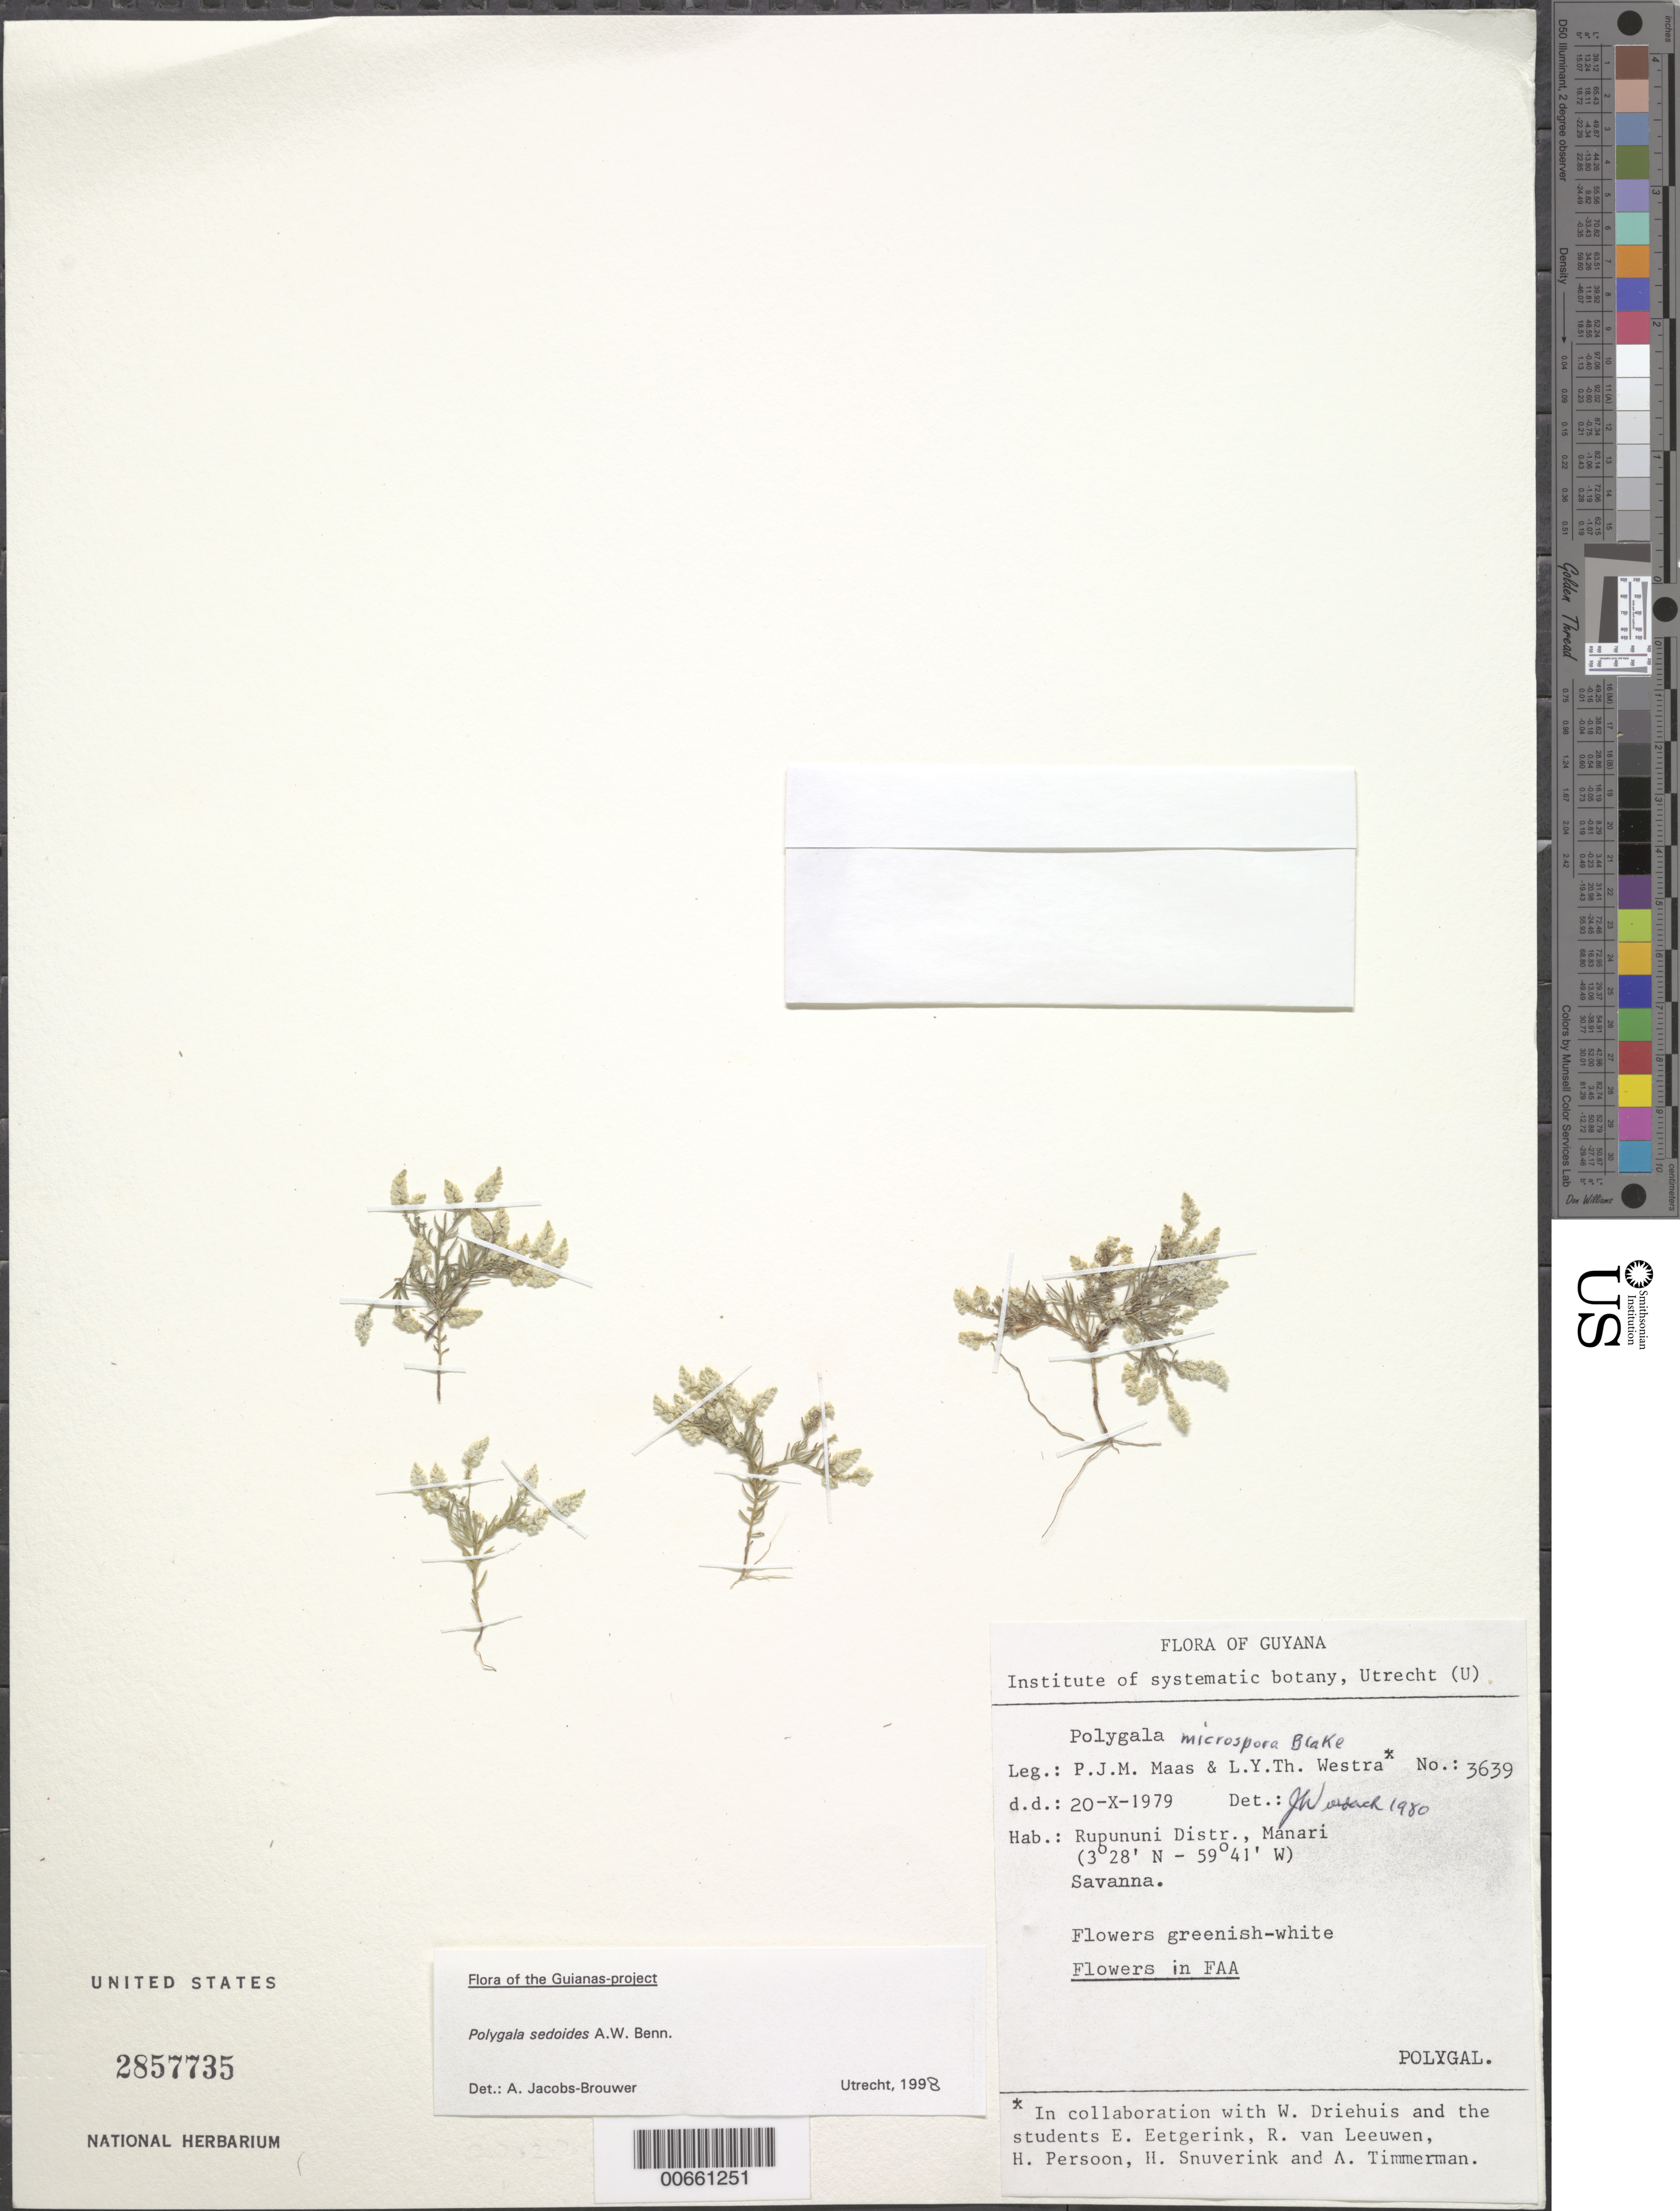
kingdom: Plantae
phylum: Tracheophyta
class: Magnoliopsida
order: Fabales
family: Polygalaceae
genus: Polygala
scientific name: Polygala sedoides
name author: A.W. Benn.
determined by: Jacobs-Brouwer, A.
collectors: P. Maas, L. Y. T. Westra, W. Driehuis, E. Eetgerink, R. van Leeuwen, H. Persoon, J. H. Snuverink & A. Timmerman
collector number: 3639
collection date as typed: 20-Oct-79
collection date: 1979-10-20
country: Guyana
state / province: U. Takutu-U. Essequibo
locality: Rupununi Dist., Manari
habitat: Savanna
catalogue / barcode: US 2857735